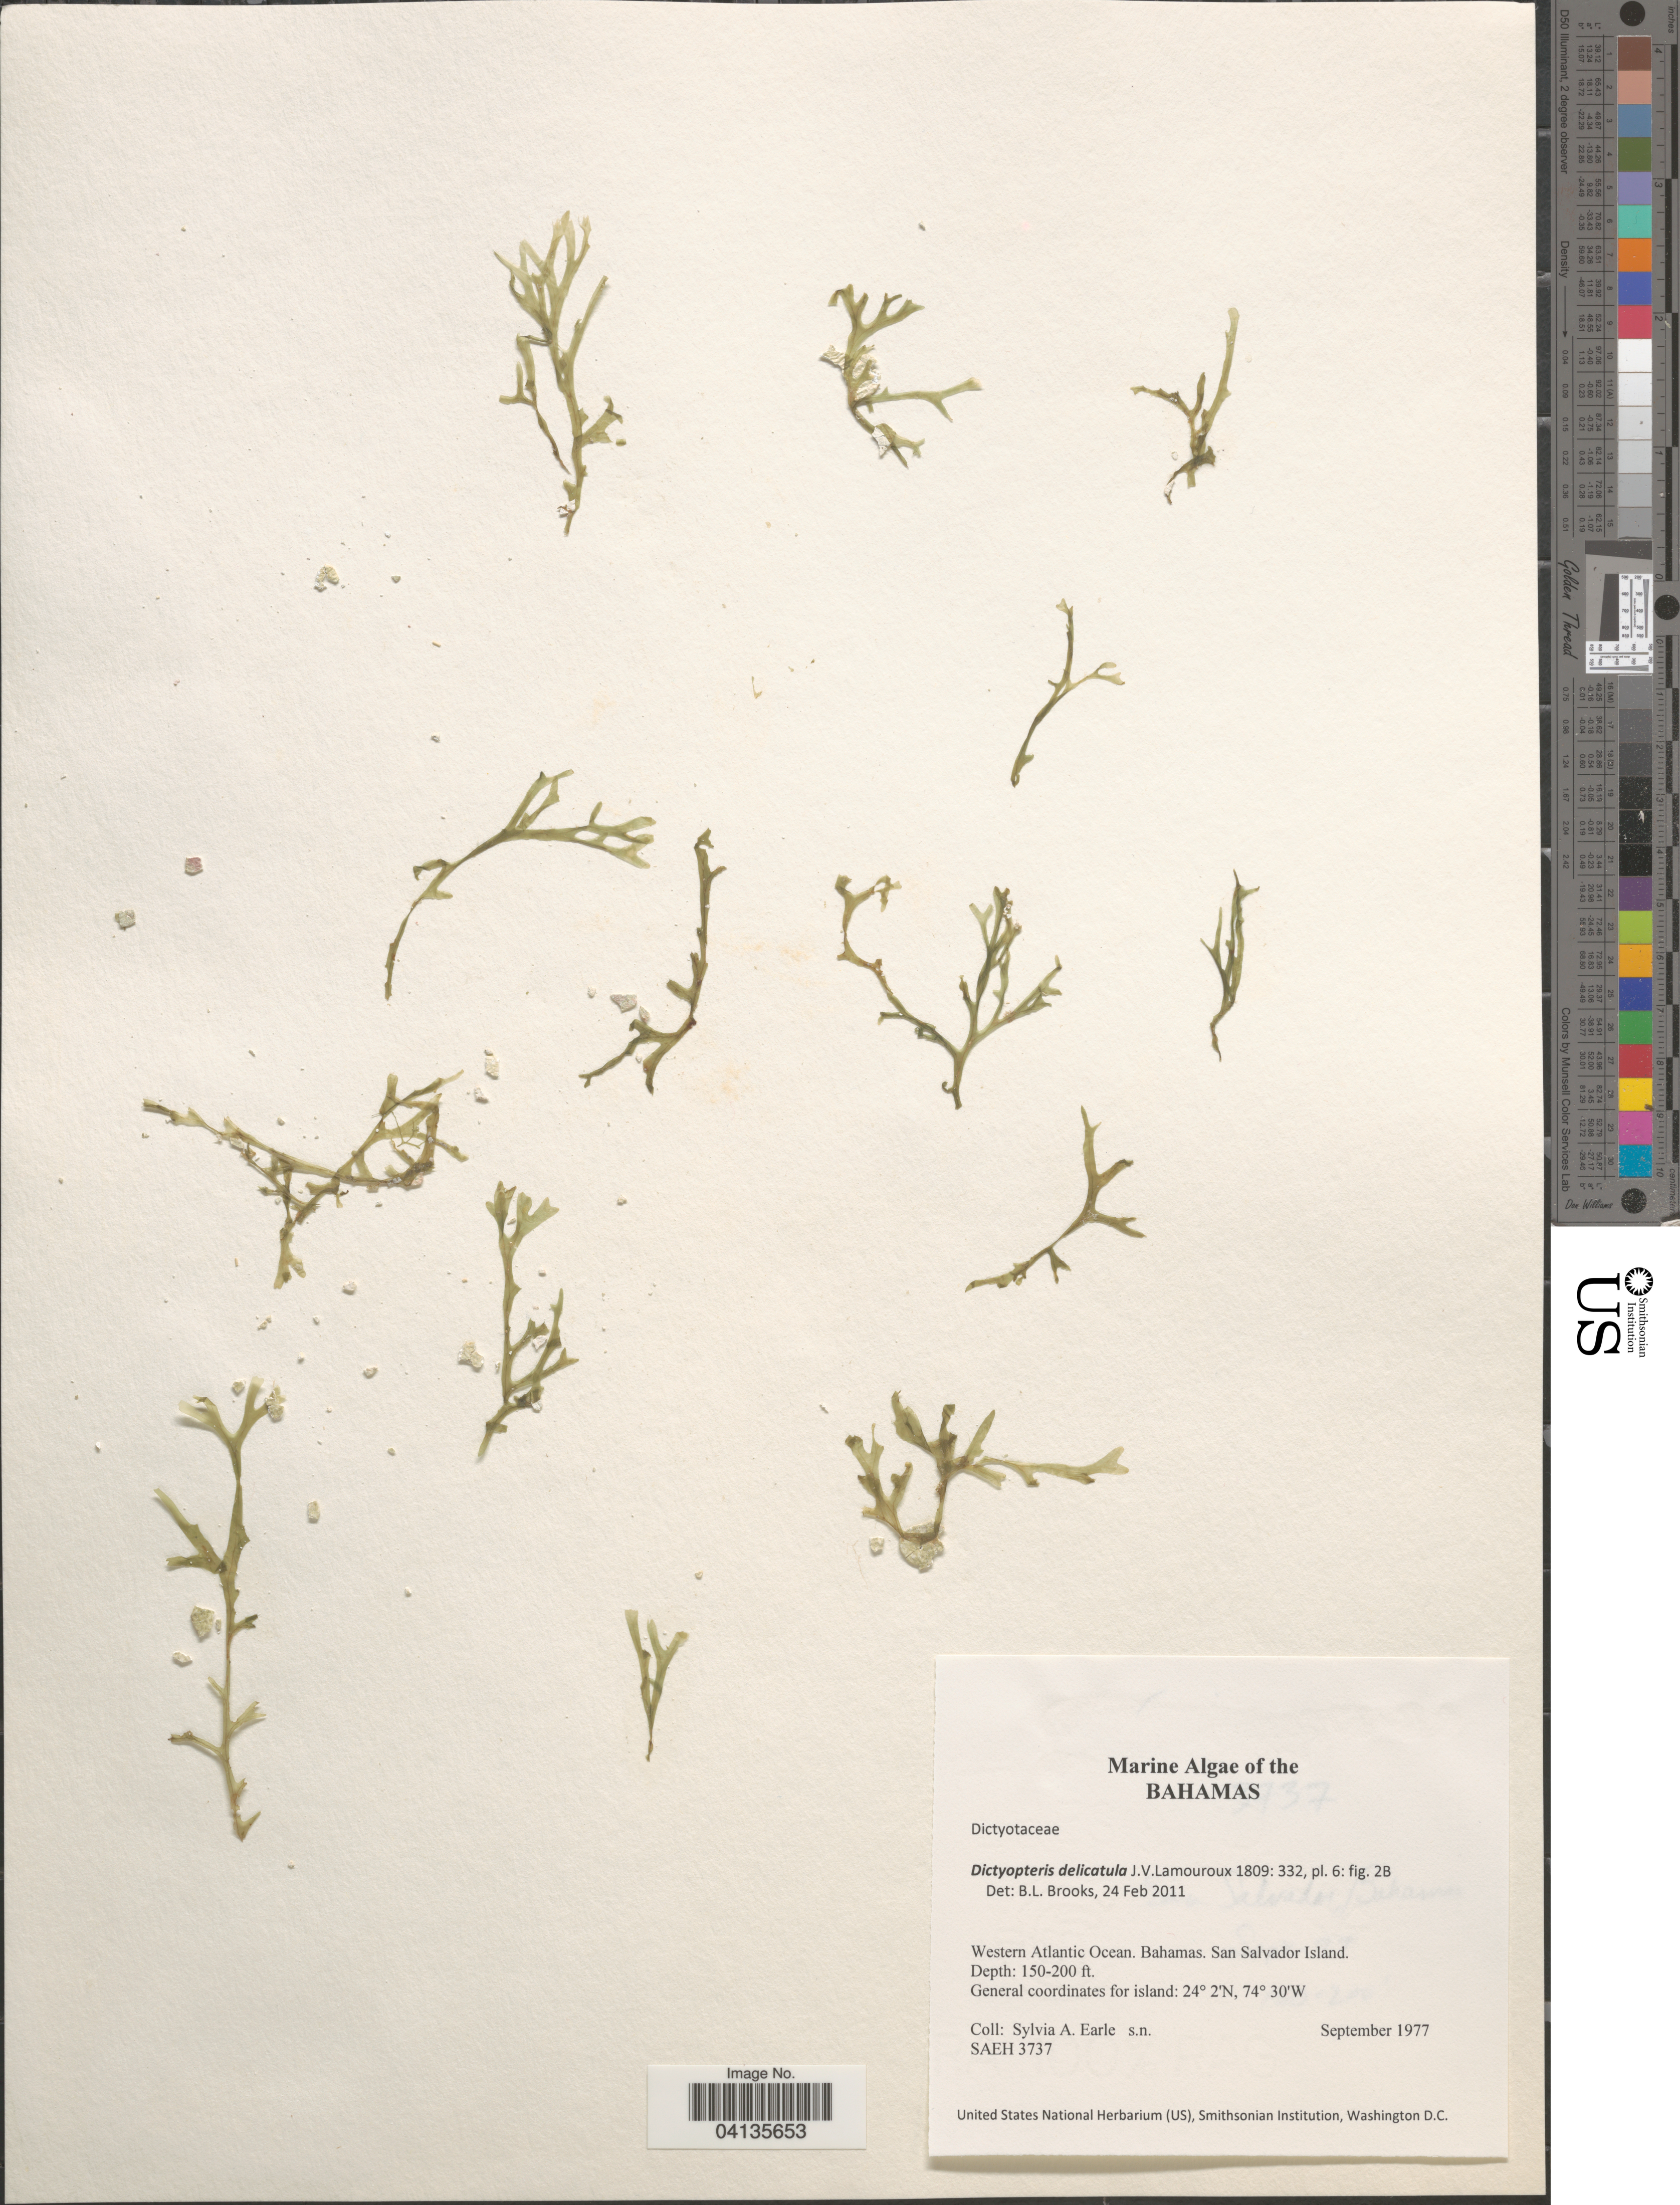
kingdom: Chromista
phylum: Ochrophyta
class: Phaeophyceae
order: Dictyotales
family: Dictyotaceae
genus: Dictyopteris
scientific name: Dictyopteris delicatula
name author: J.V.Lamouroux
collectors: S. A. Earle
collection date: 1977-09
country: Bahamas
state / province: San Salvador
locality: Western Atlantic Ocean.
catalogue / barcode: US 238488